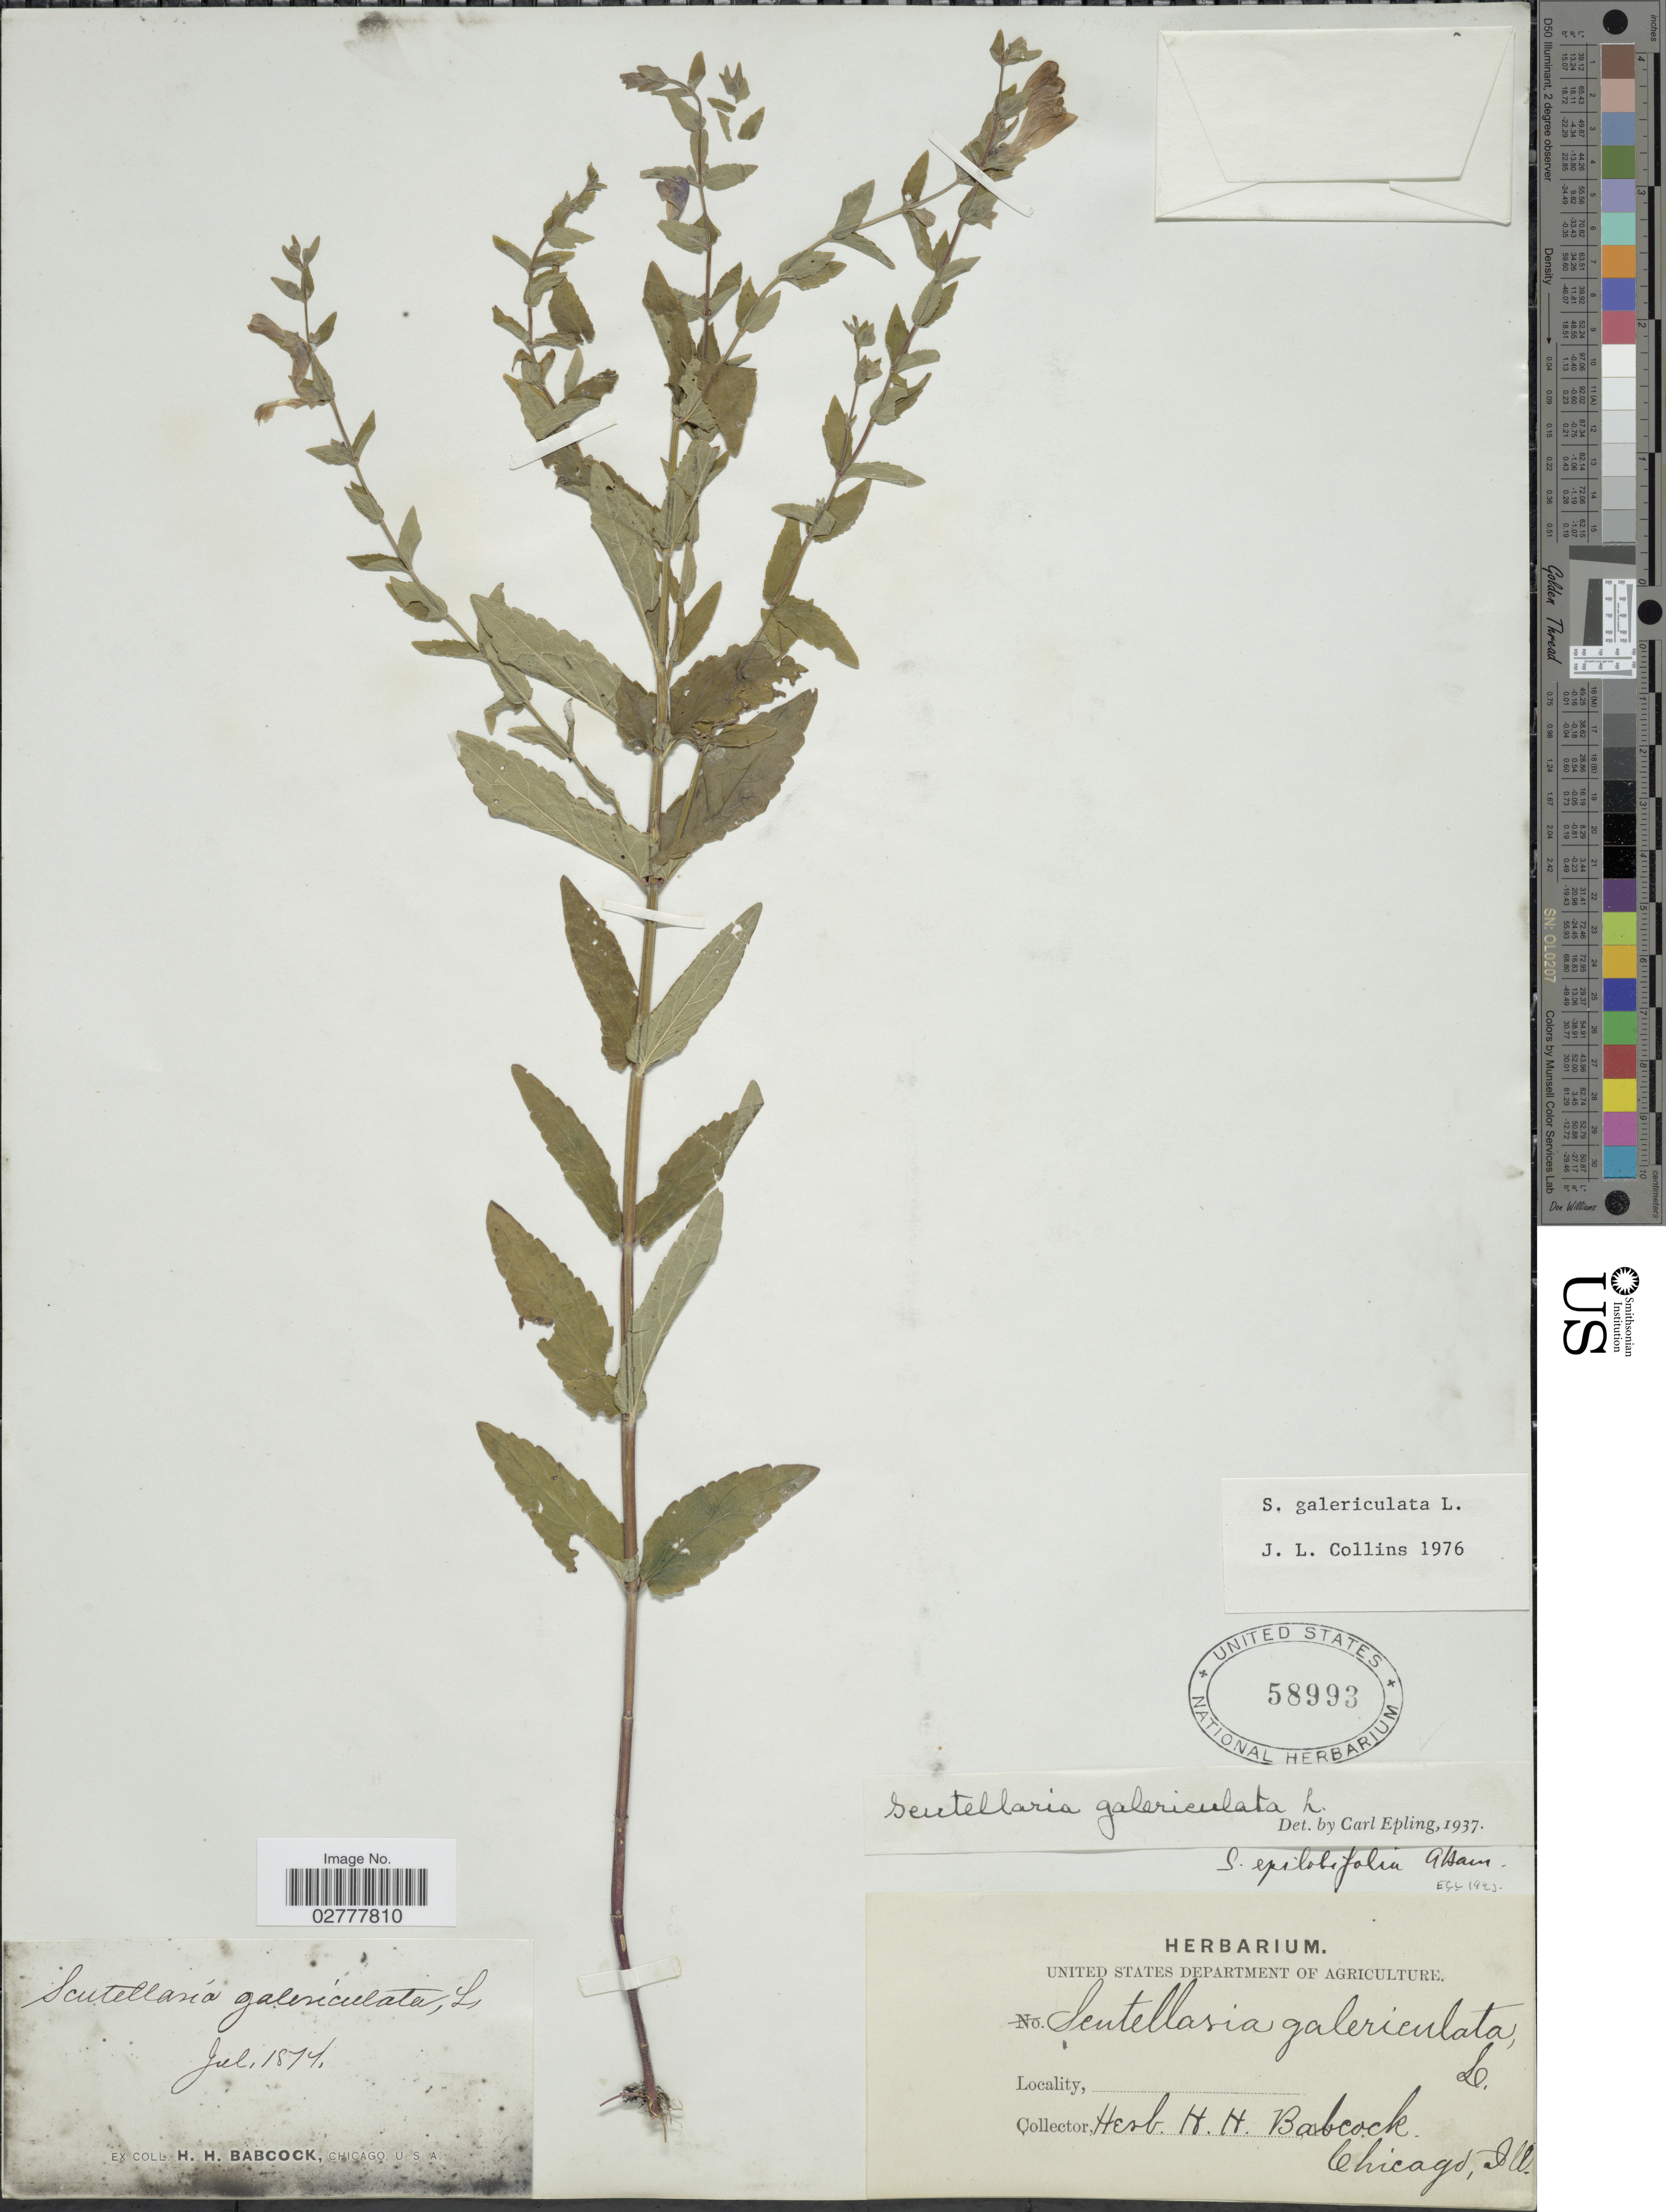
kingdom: Plantae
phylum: Tracheophyta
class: Magnoliopsida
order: Lamiales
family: Lamiaceae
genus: Scutellaria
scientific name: Scutellaria galericulata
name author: L.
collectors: H. Babcock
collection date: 1874-07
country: United States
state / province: Illinois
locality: Chicago.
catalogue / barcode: US 58993